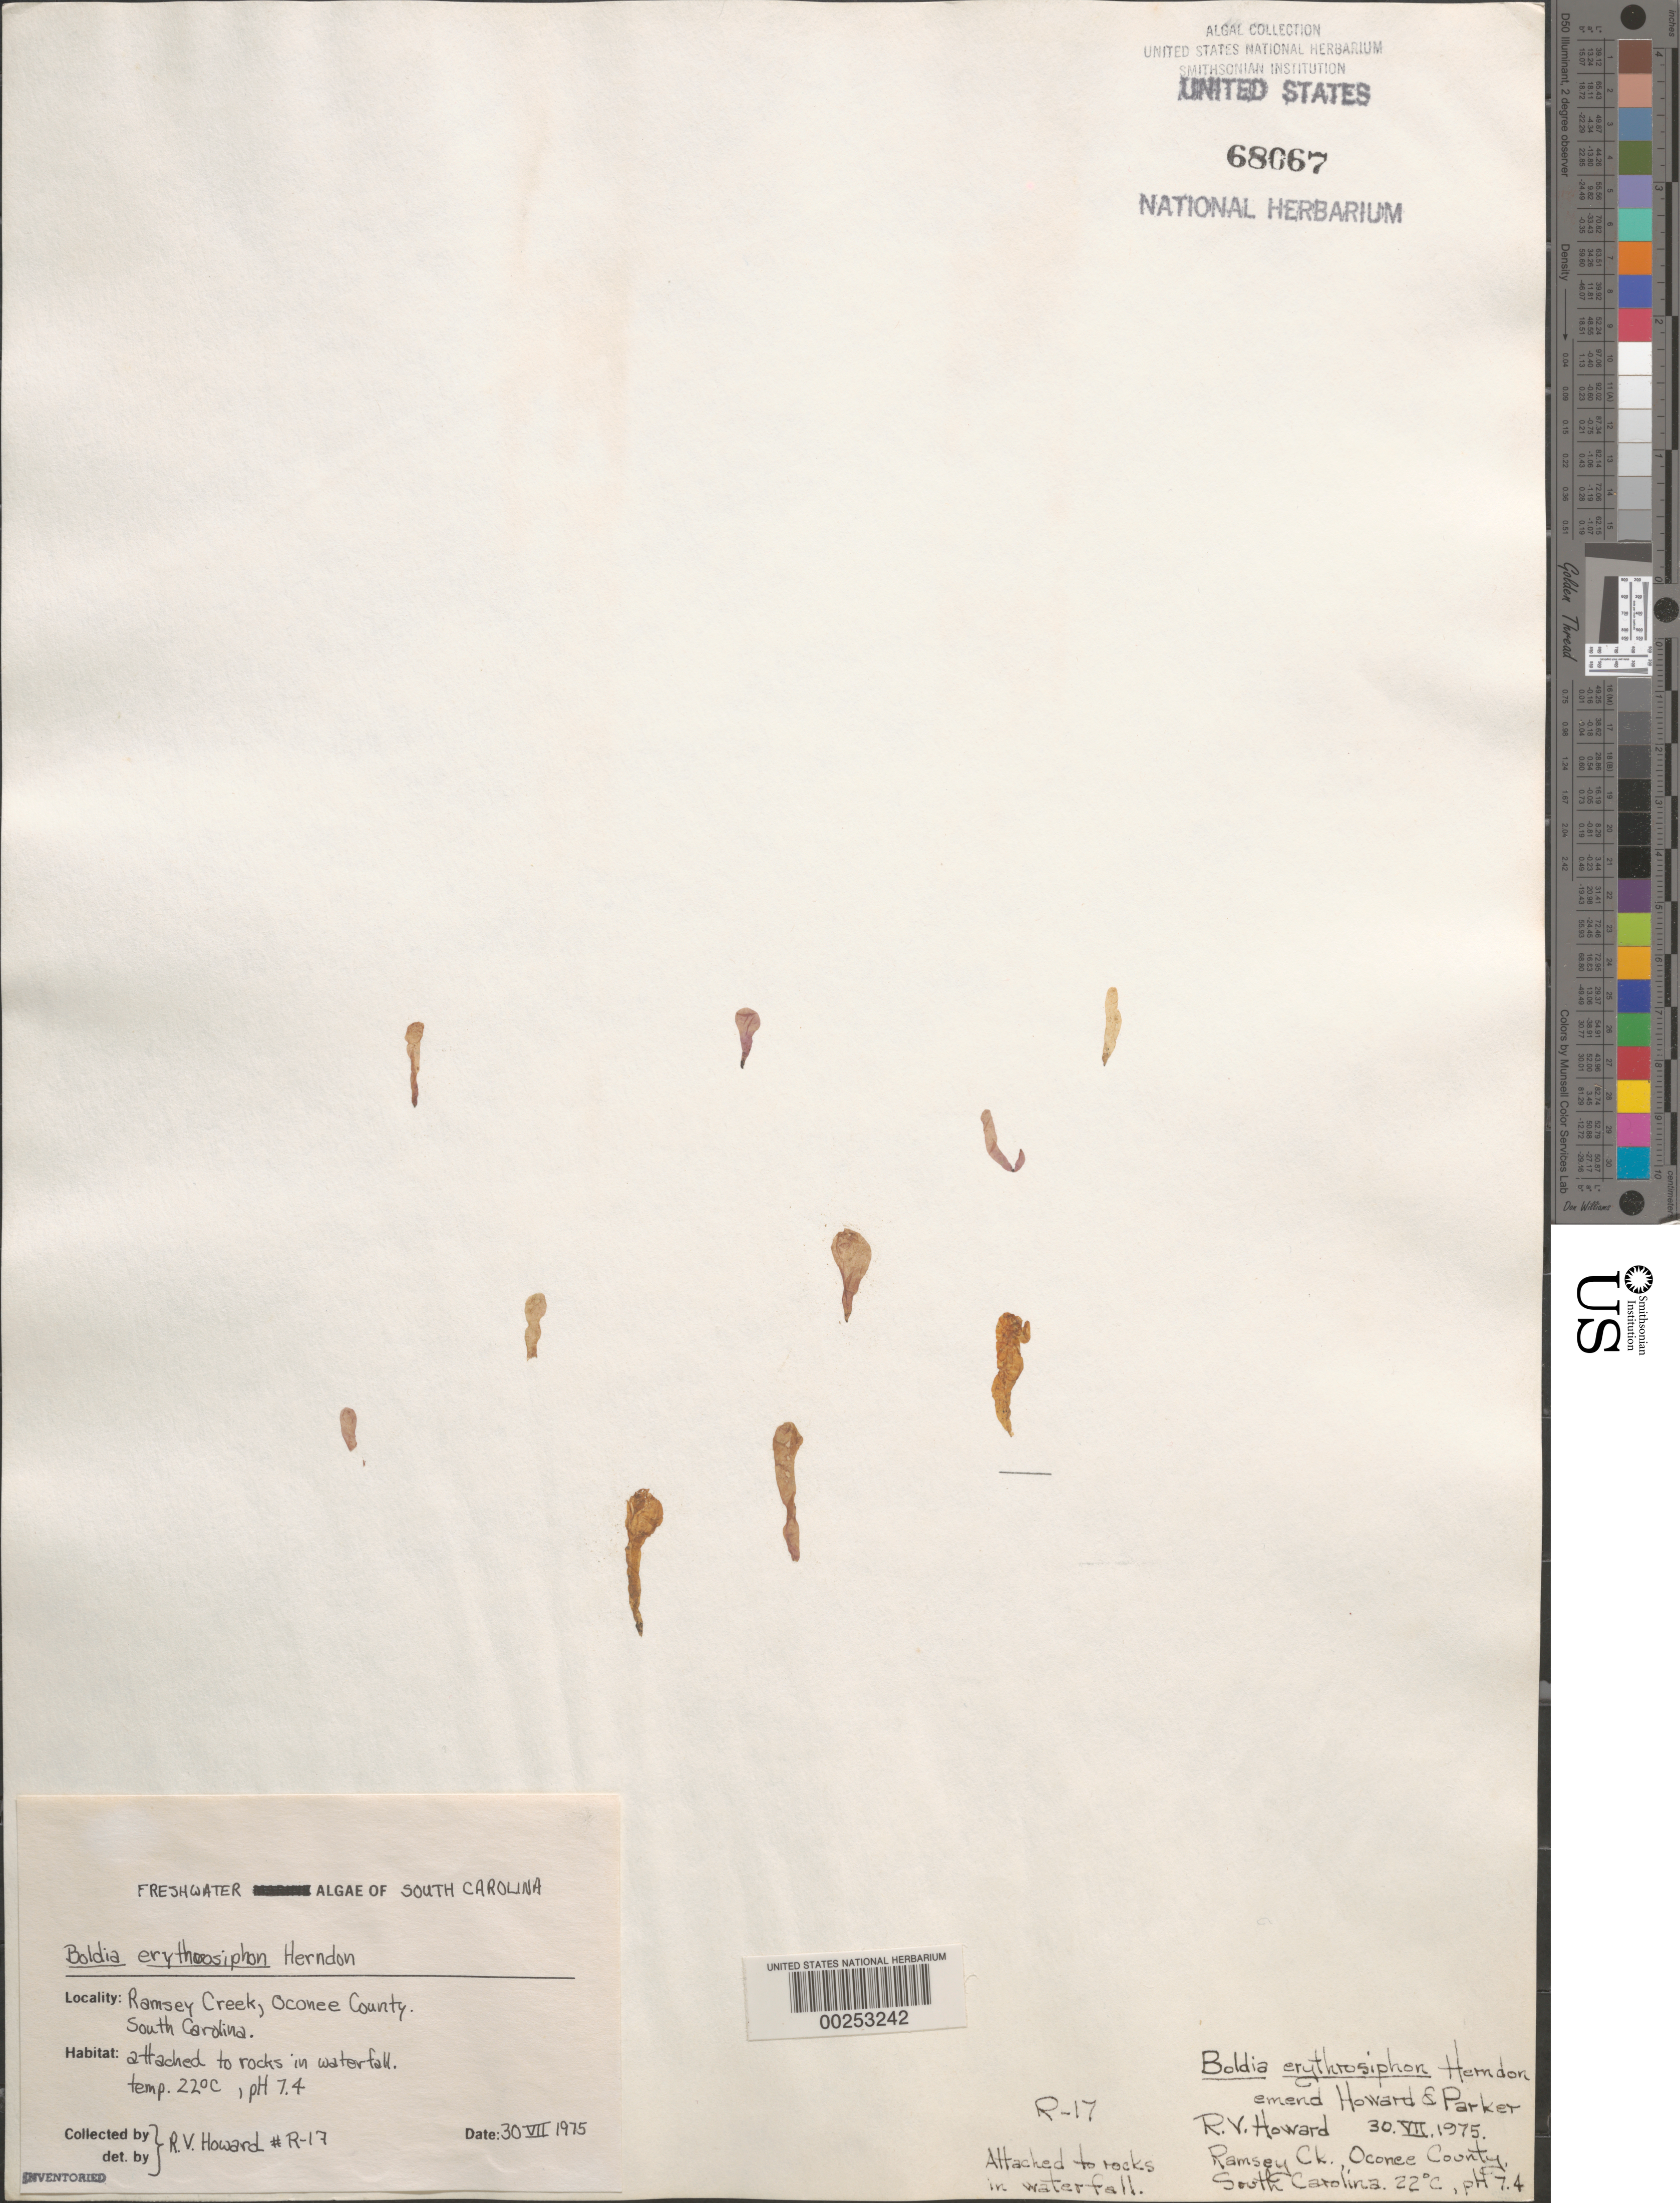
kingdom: Plantae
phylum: Rhodophyta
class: Compsopogonophyceae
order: Compsopogonales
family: Boldiaceae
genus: Boldia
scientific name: Boldia erythrosiphon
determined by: Howard, R. V.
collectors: R. Howard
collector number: R-17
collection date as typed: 30 Jul 1975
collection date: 1975-07-30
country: United States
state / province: South Carolina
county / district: Oconee County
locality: Ramsey Creek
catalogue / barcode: US 68067